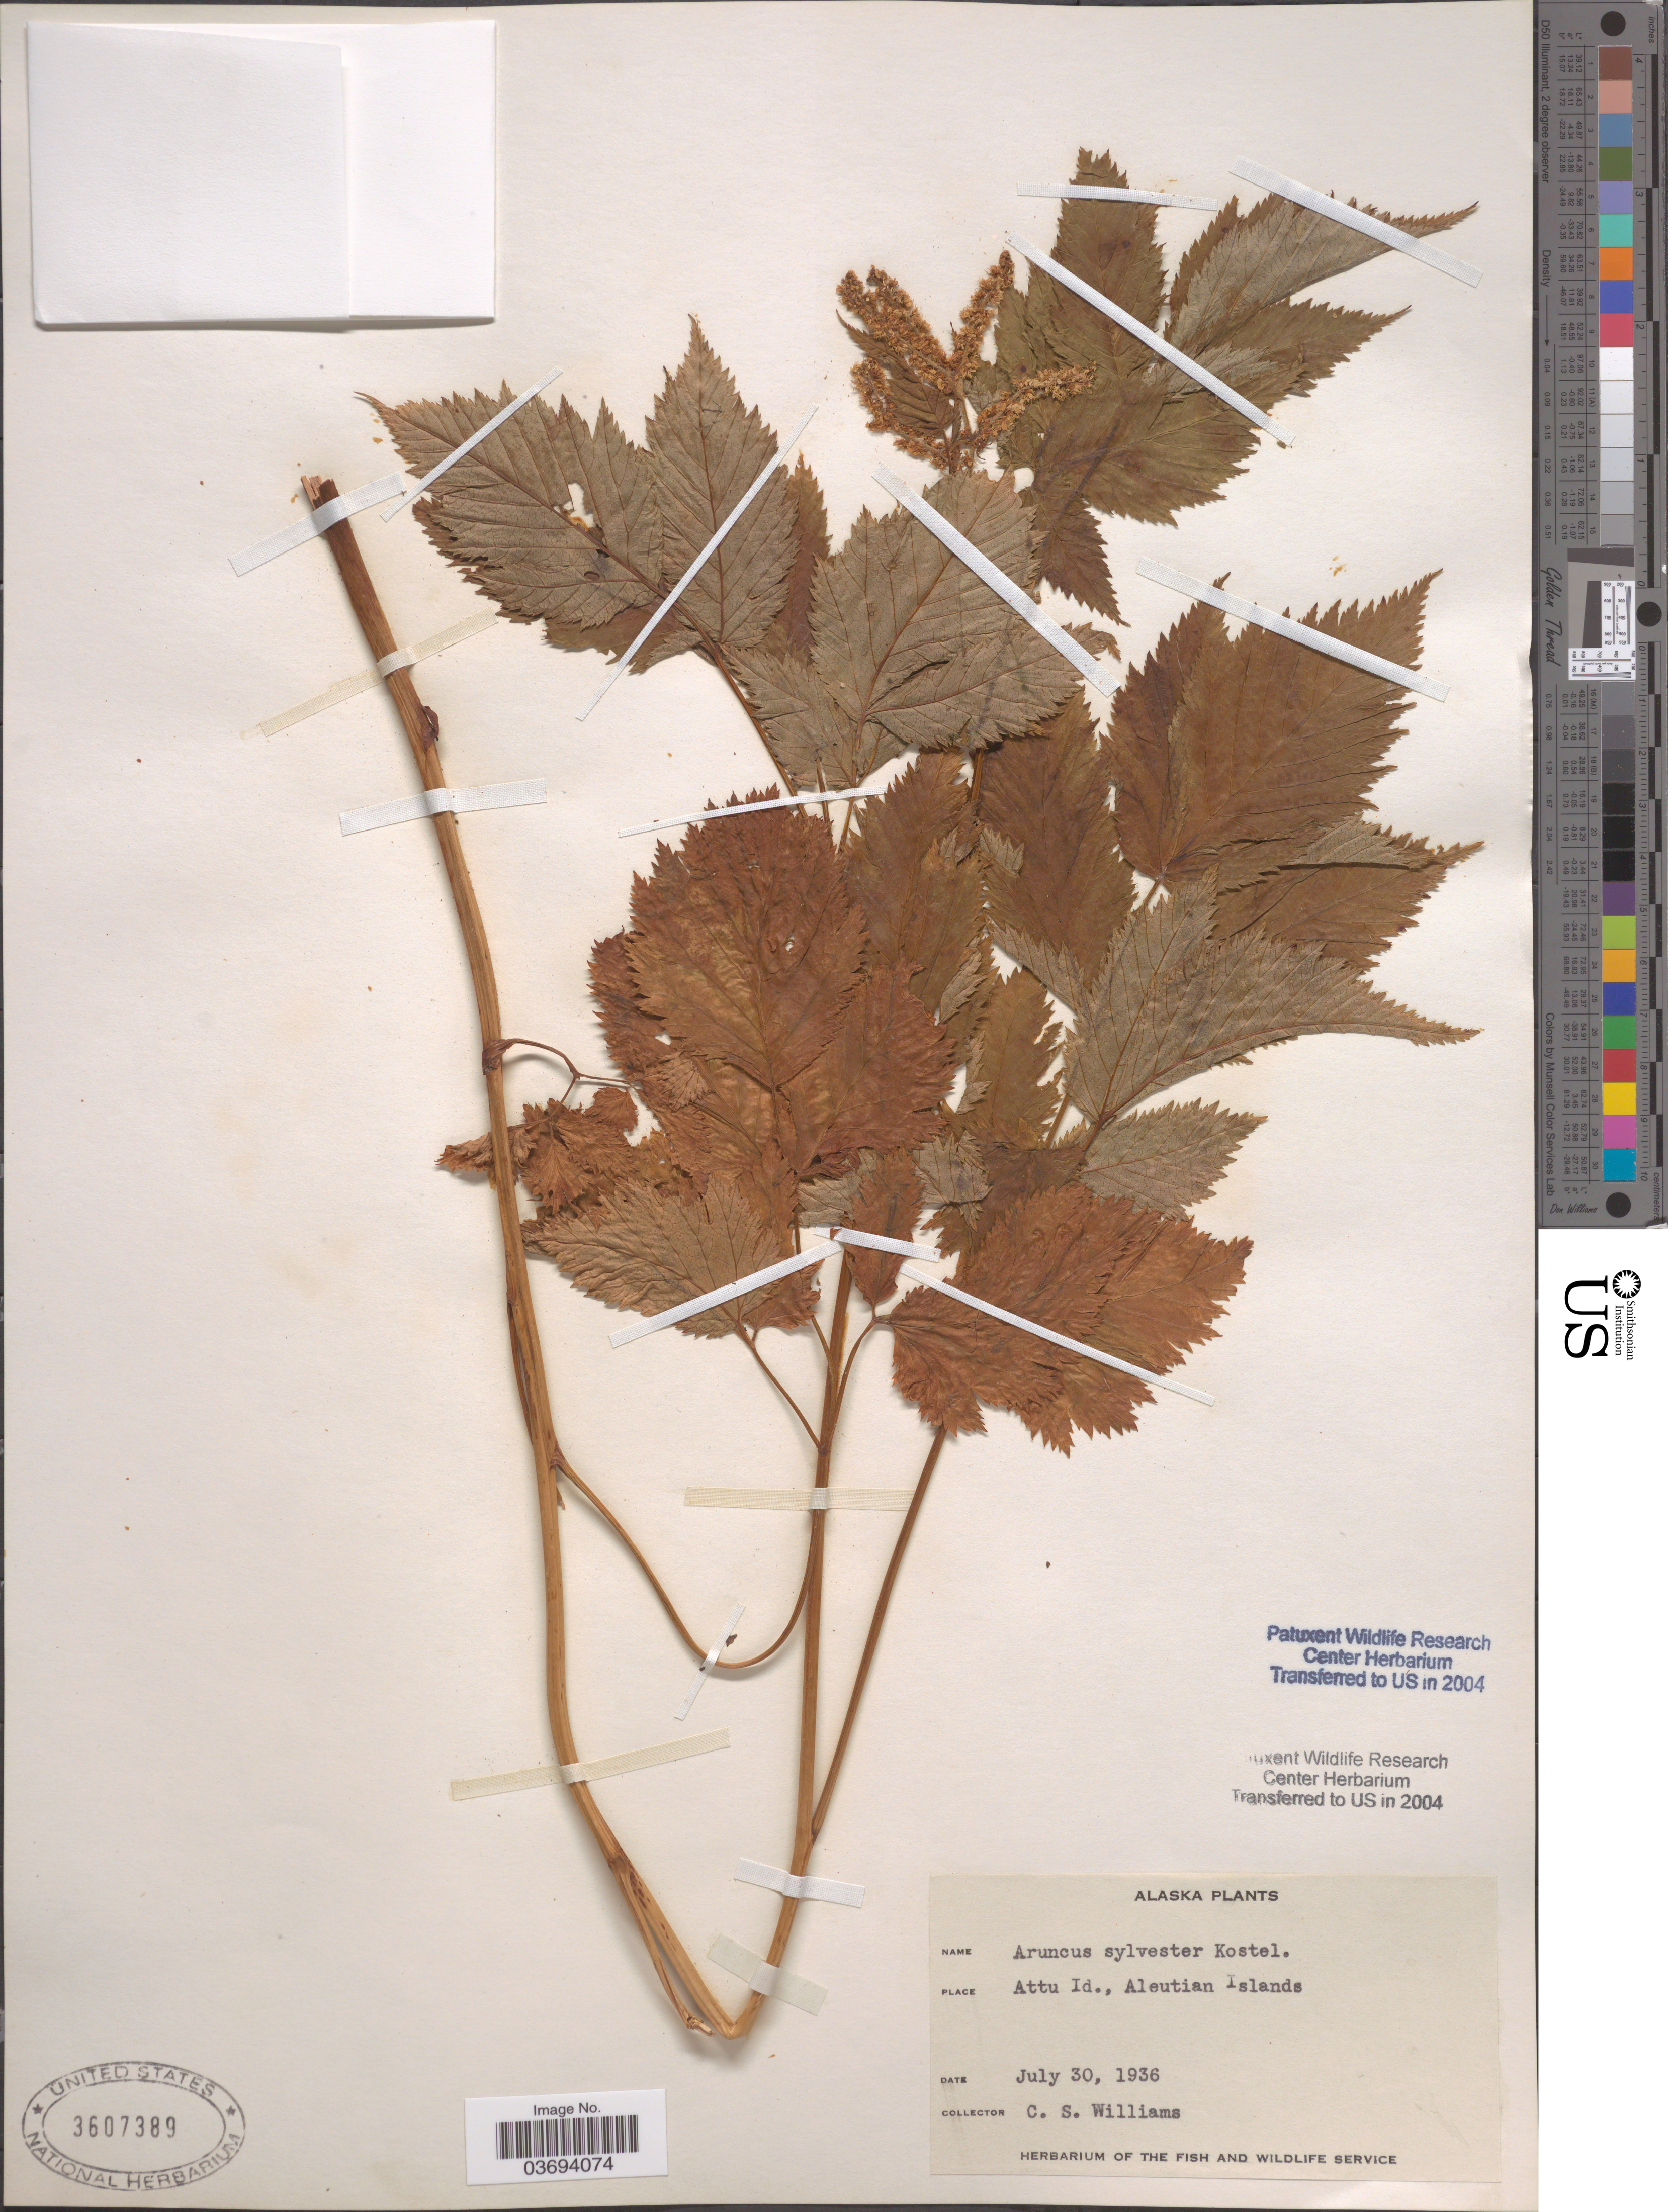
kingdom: Plantae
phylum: Tracheophyta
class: Magnoliopsida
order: Rosales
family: Rosaceae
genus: Aruncus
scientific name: Aruncus dioicus var. acuminatus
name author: (Rydb.) H. Hara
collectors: C. Williams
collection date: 1936-07-30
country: United States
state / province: Alaska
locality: Attu Id., Aleutian Islands.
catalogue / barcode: US 3607389